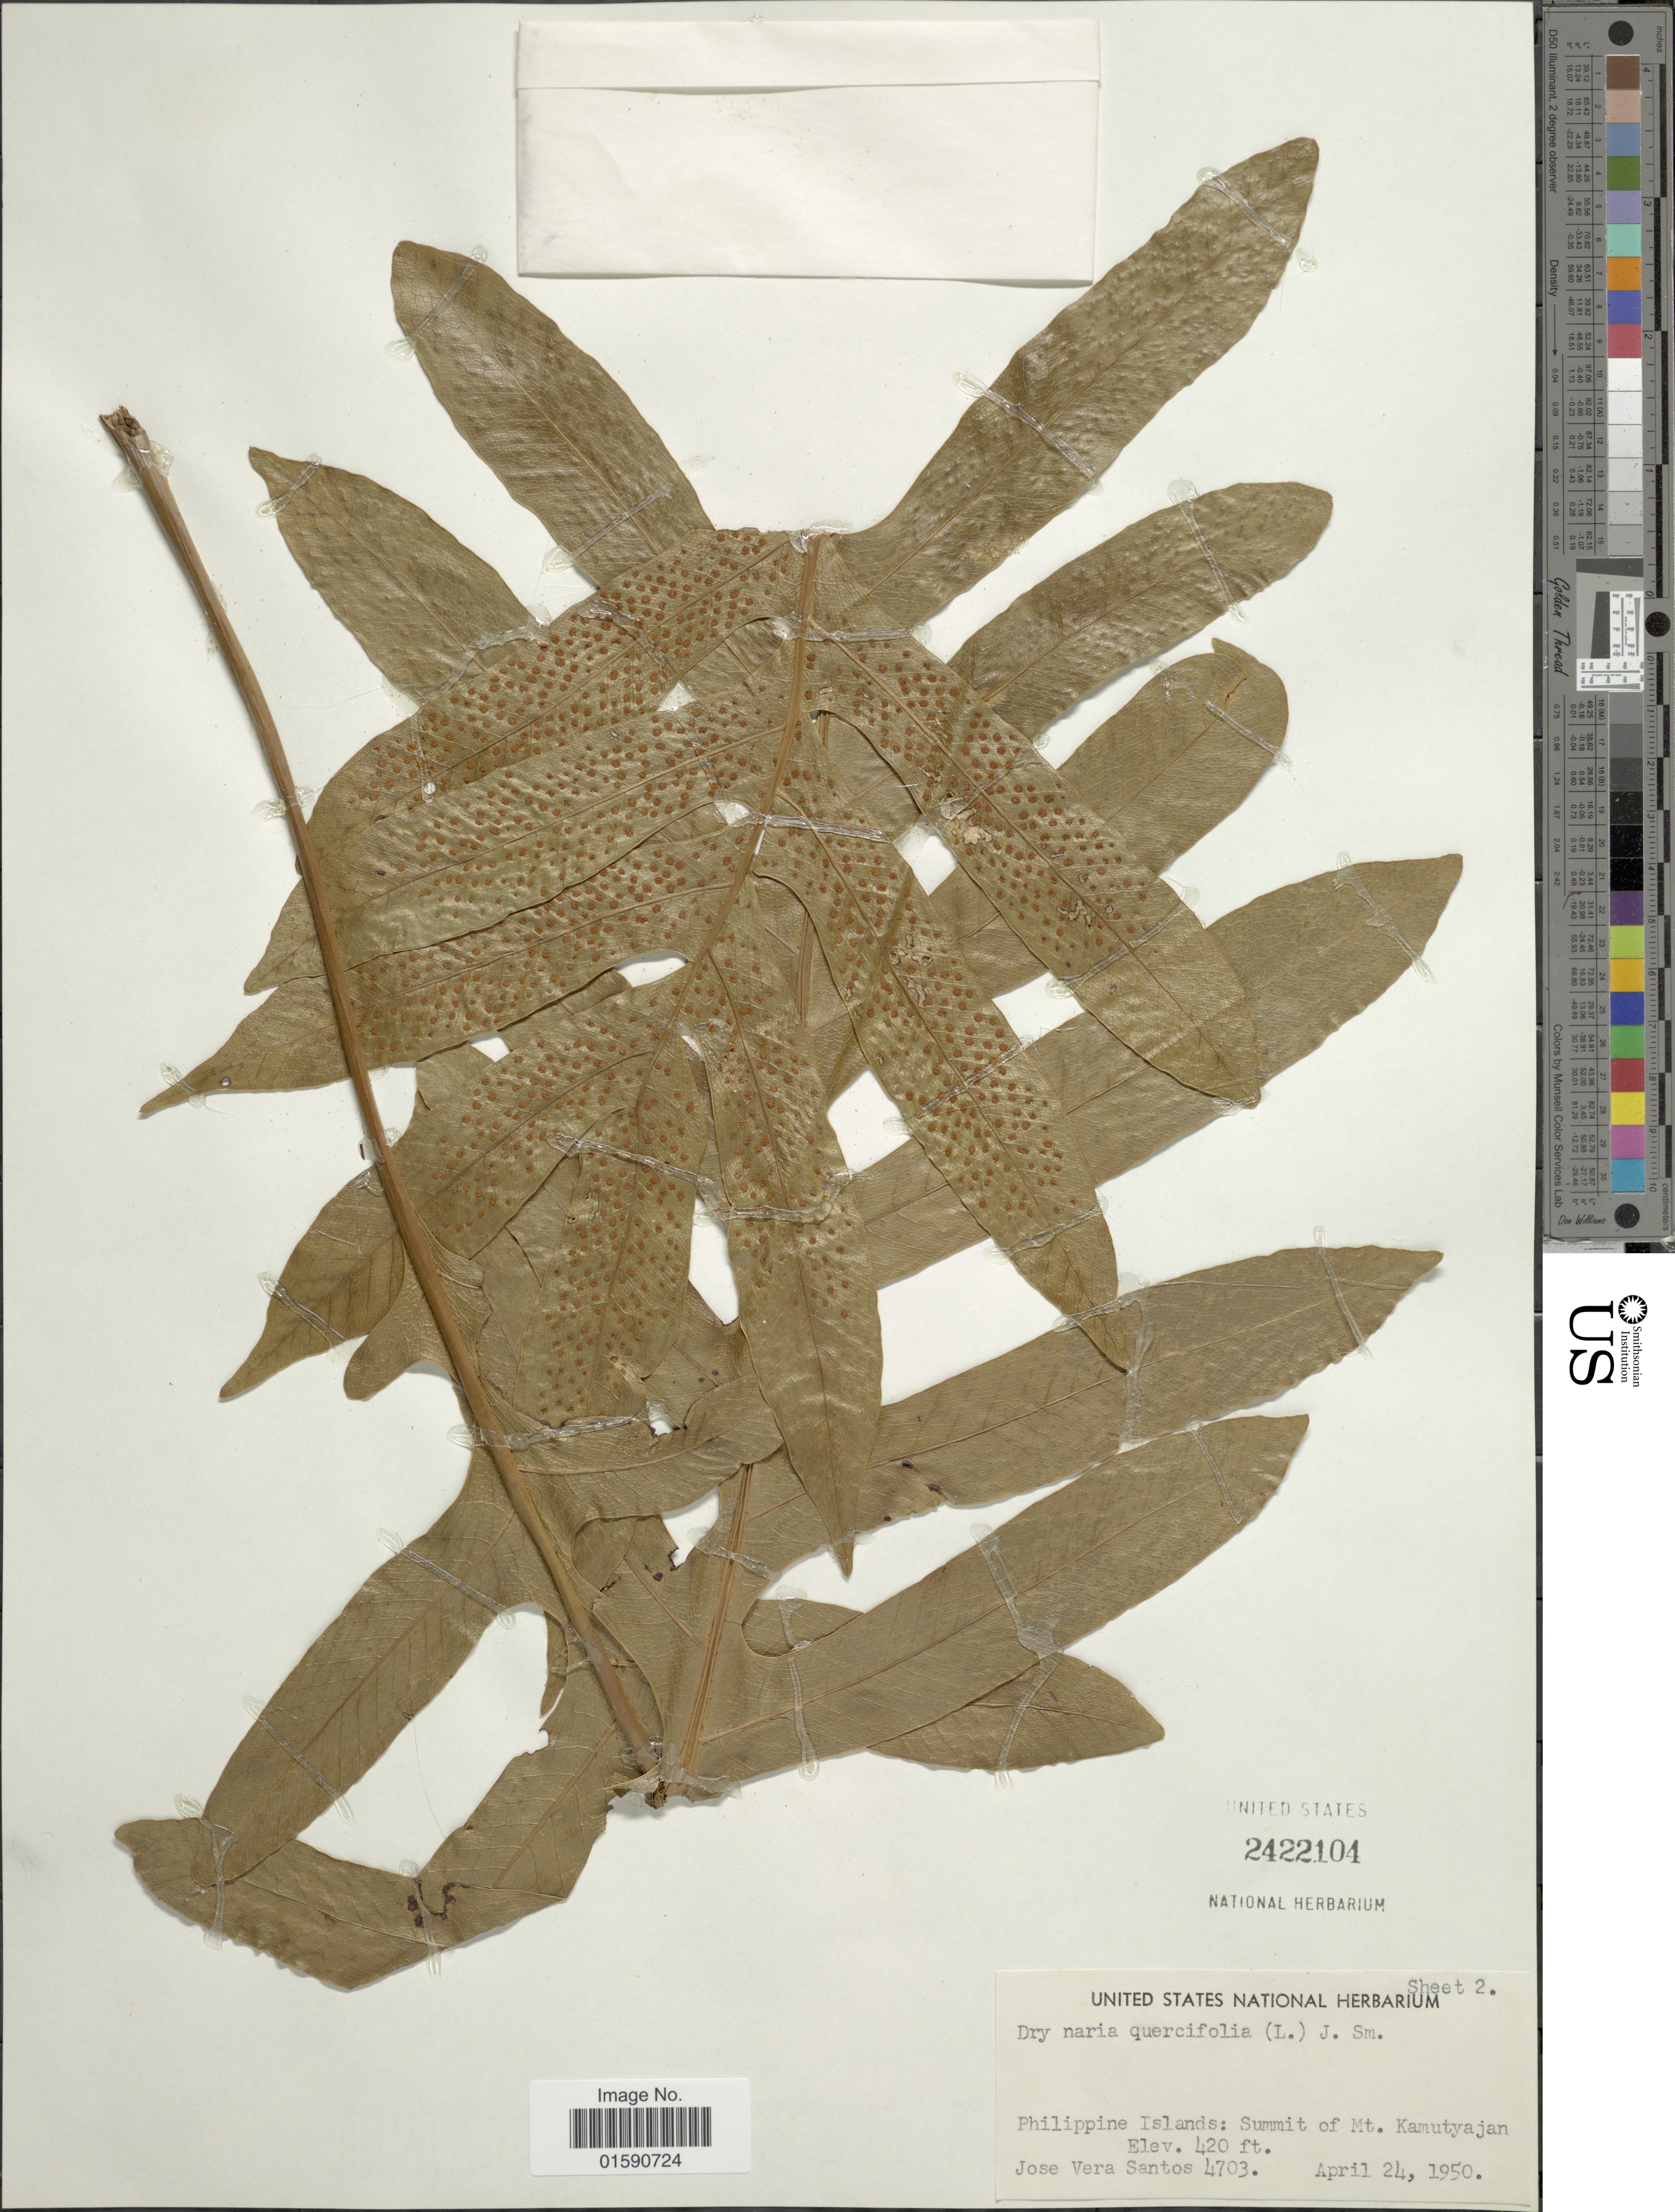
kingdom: Plantae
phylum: Tracheophyta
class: Polypodiopsida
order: Polypodiales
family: Polypodiaceae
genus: Drynaria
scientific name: Drynaria quercifolia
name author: (L.) J. Sm.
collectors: J. V. Santos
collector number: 4703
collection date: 1950-04-24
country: Philippines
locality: Philippine Islands: Summit of Mt. Kamutyajan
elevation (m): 128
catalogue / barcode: US 2422104